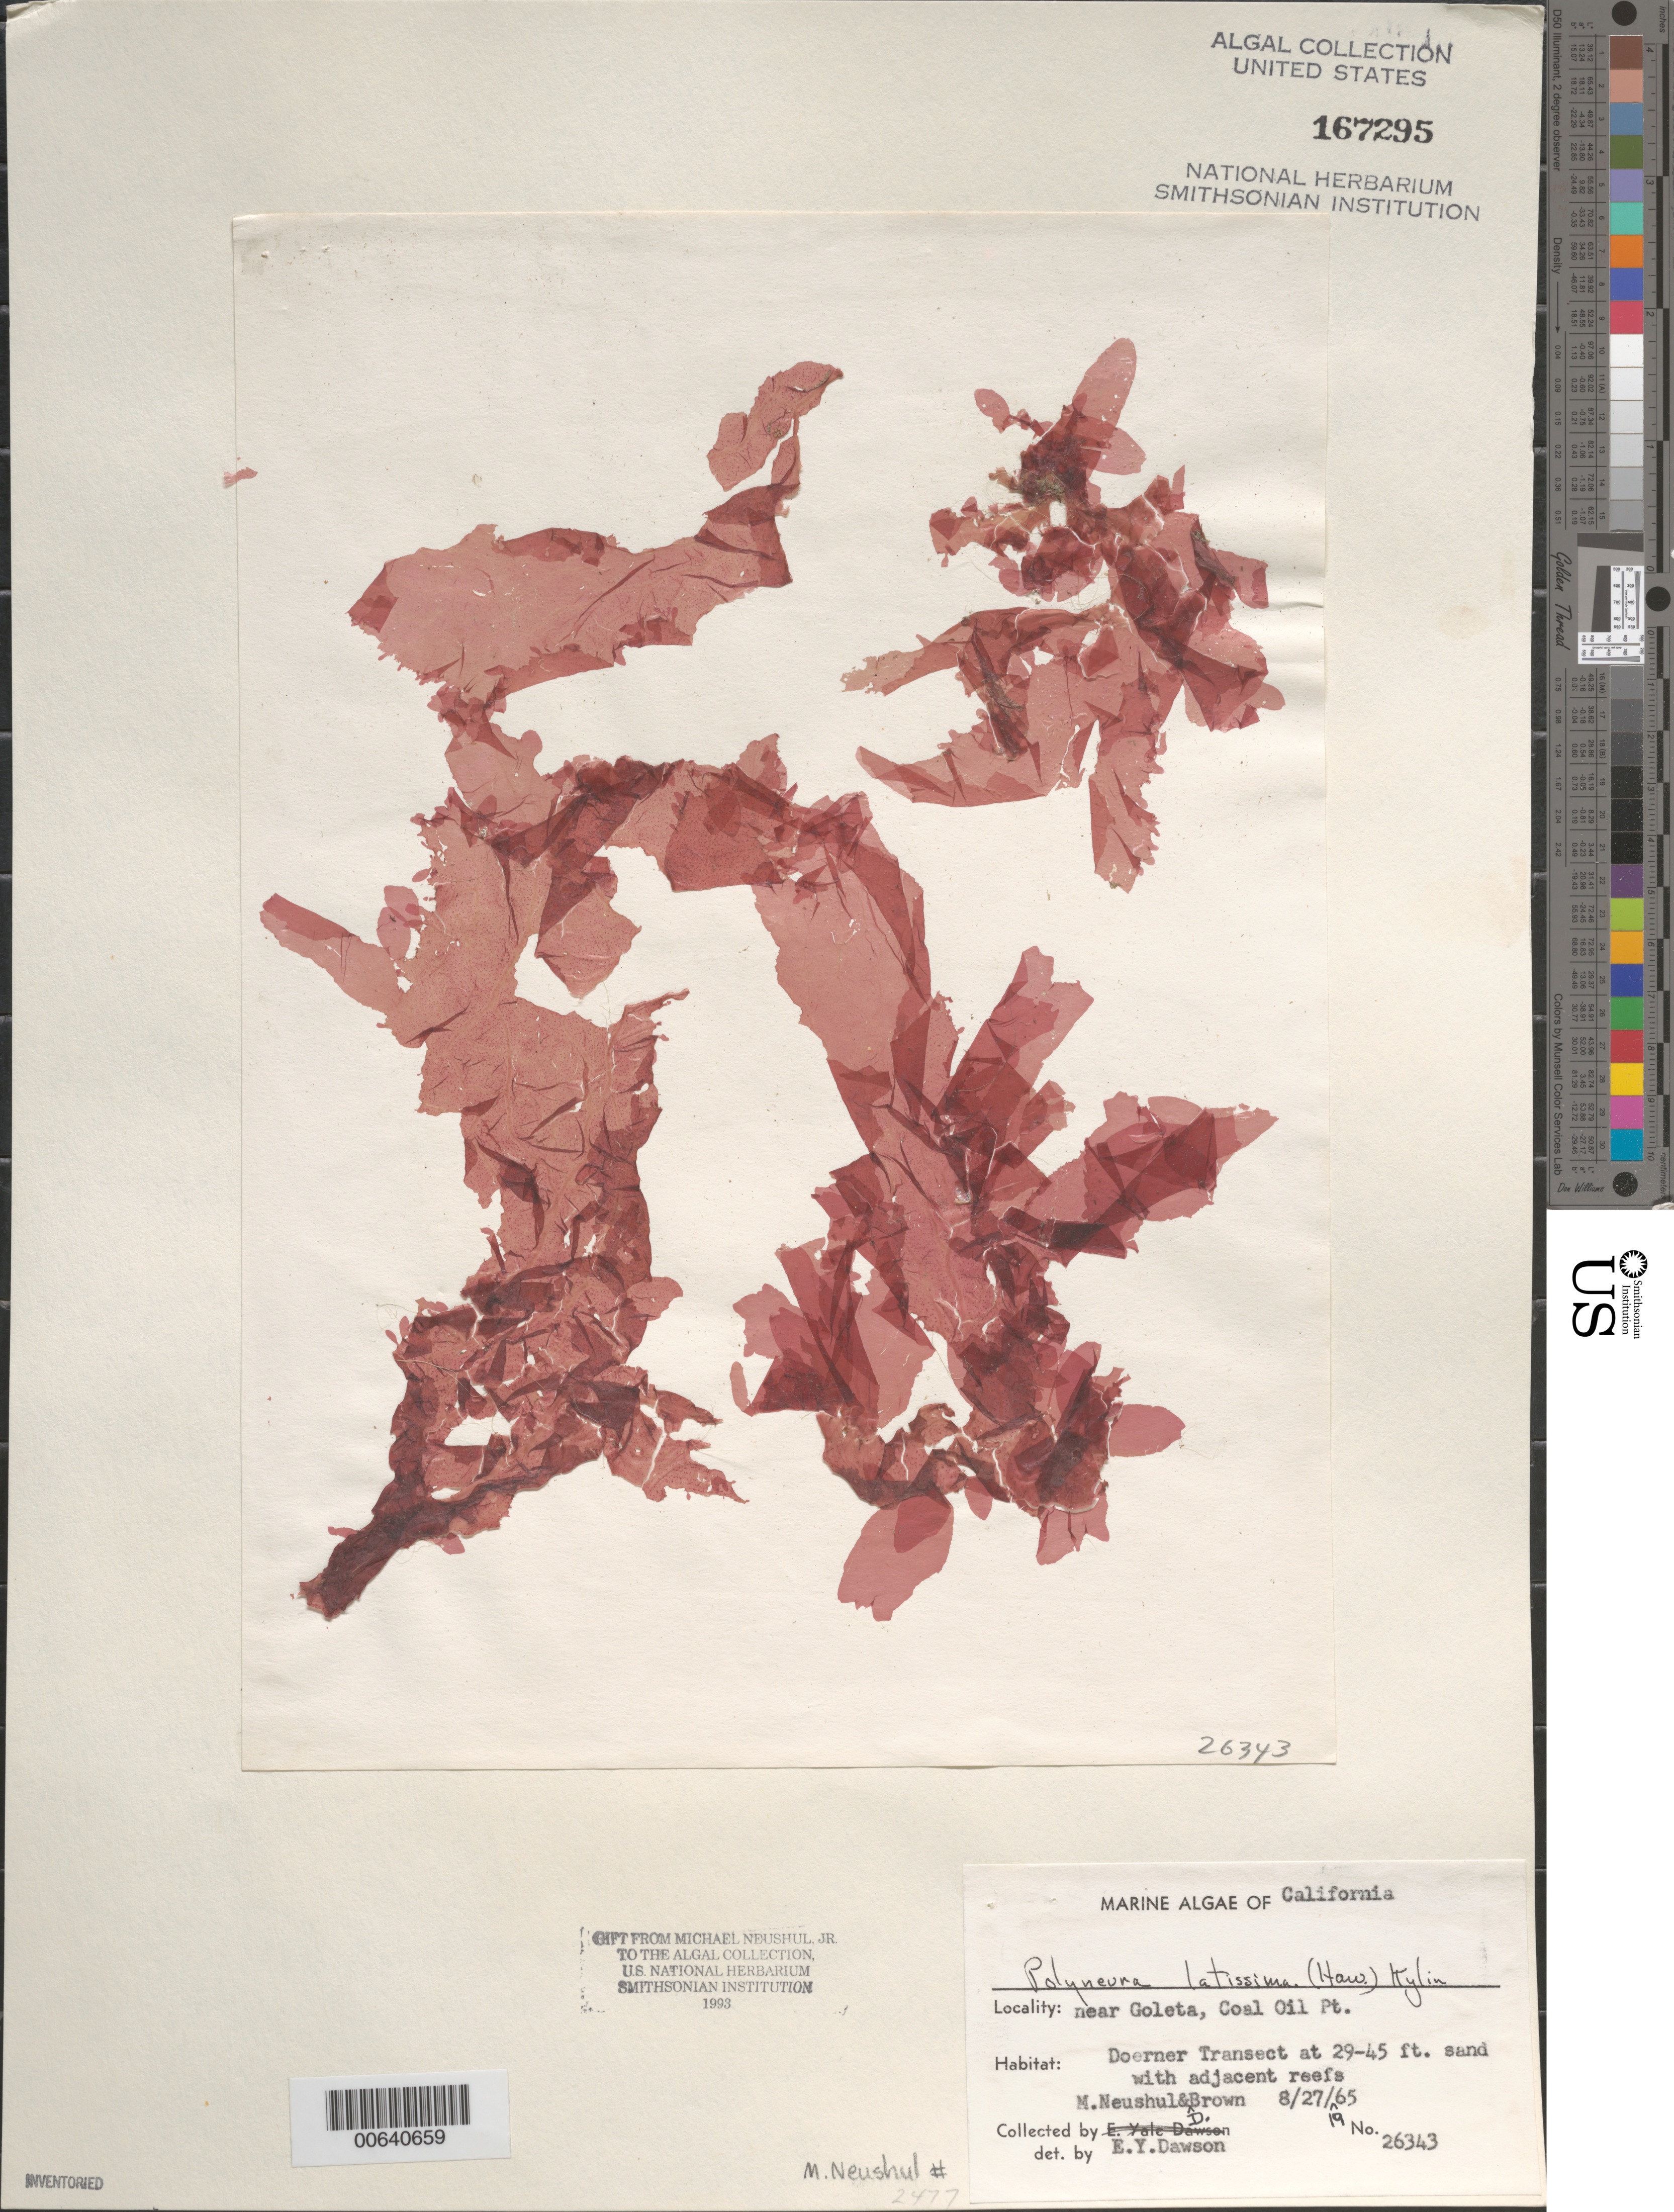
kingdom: Plantae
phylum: Rhodophyta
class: Florideophyceae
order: Ceramiales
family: Delesseriaceae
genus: Polyneura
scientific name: Polyneura latissima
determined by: Dawson, E. Y.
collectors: M. Neushul & D. Brown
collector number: EYD 26343 & Neushul 2477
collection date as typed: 27 Aug 1965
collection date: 1965-08-27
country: United States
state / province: California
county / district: Santa Barbara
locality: Coal Oil Point, near Goleta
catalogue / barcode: US 167295